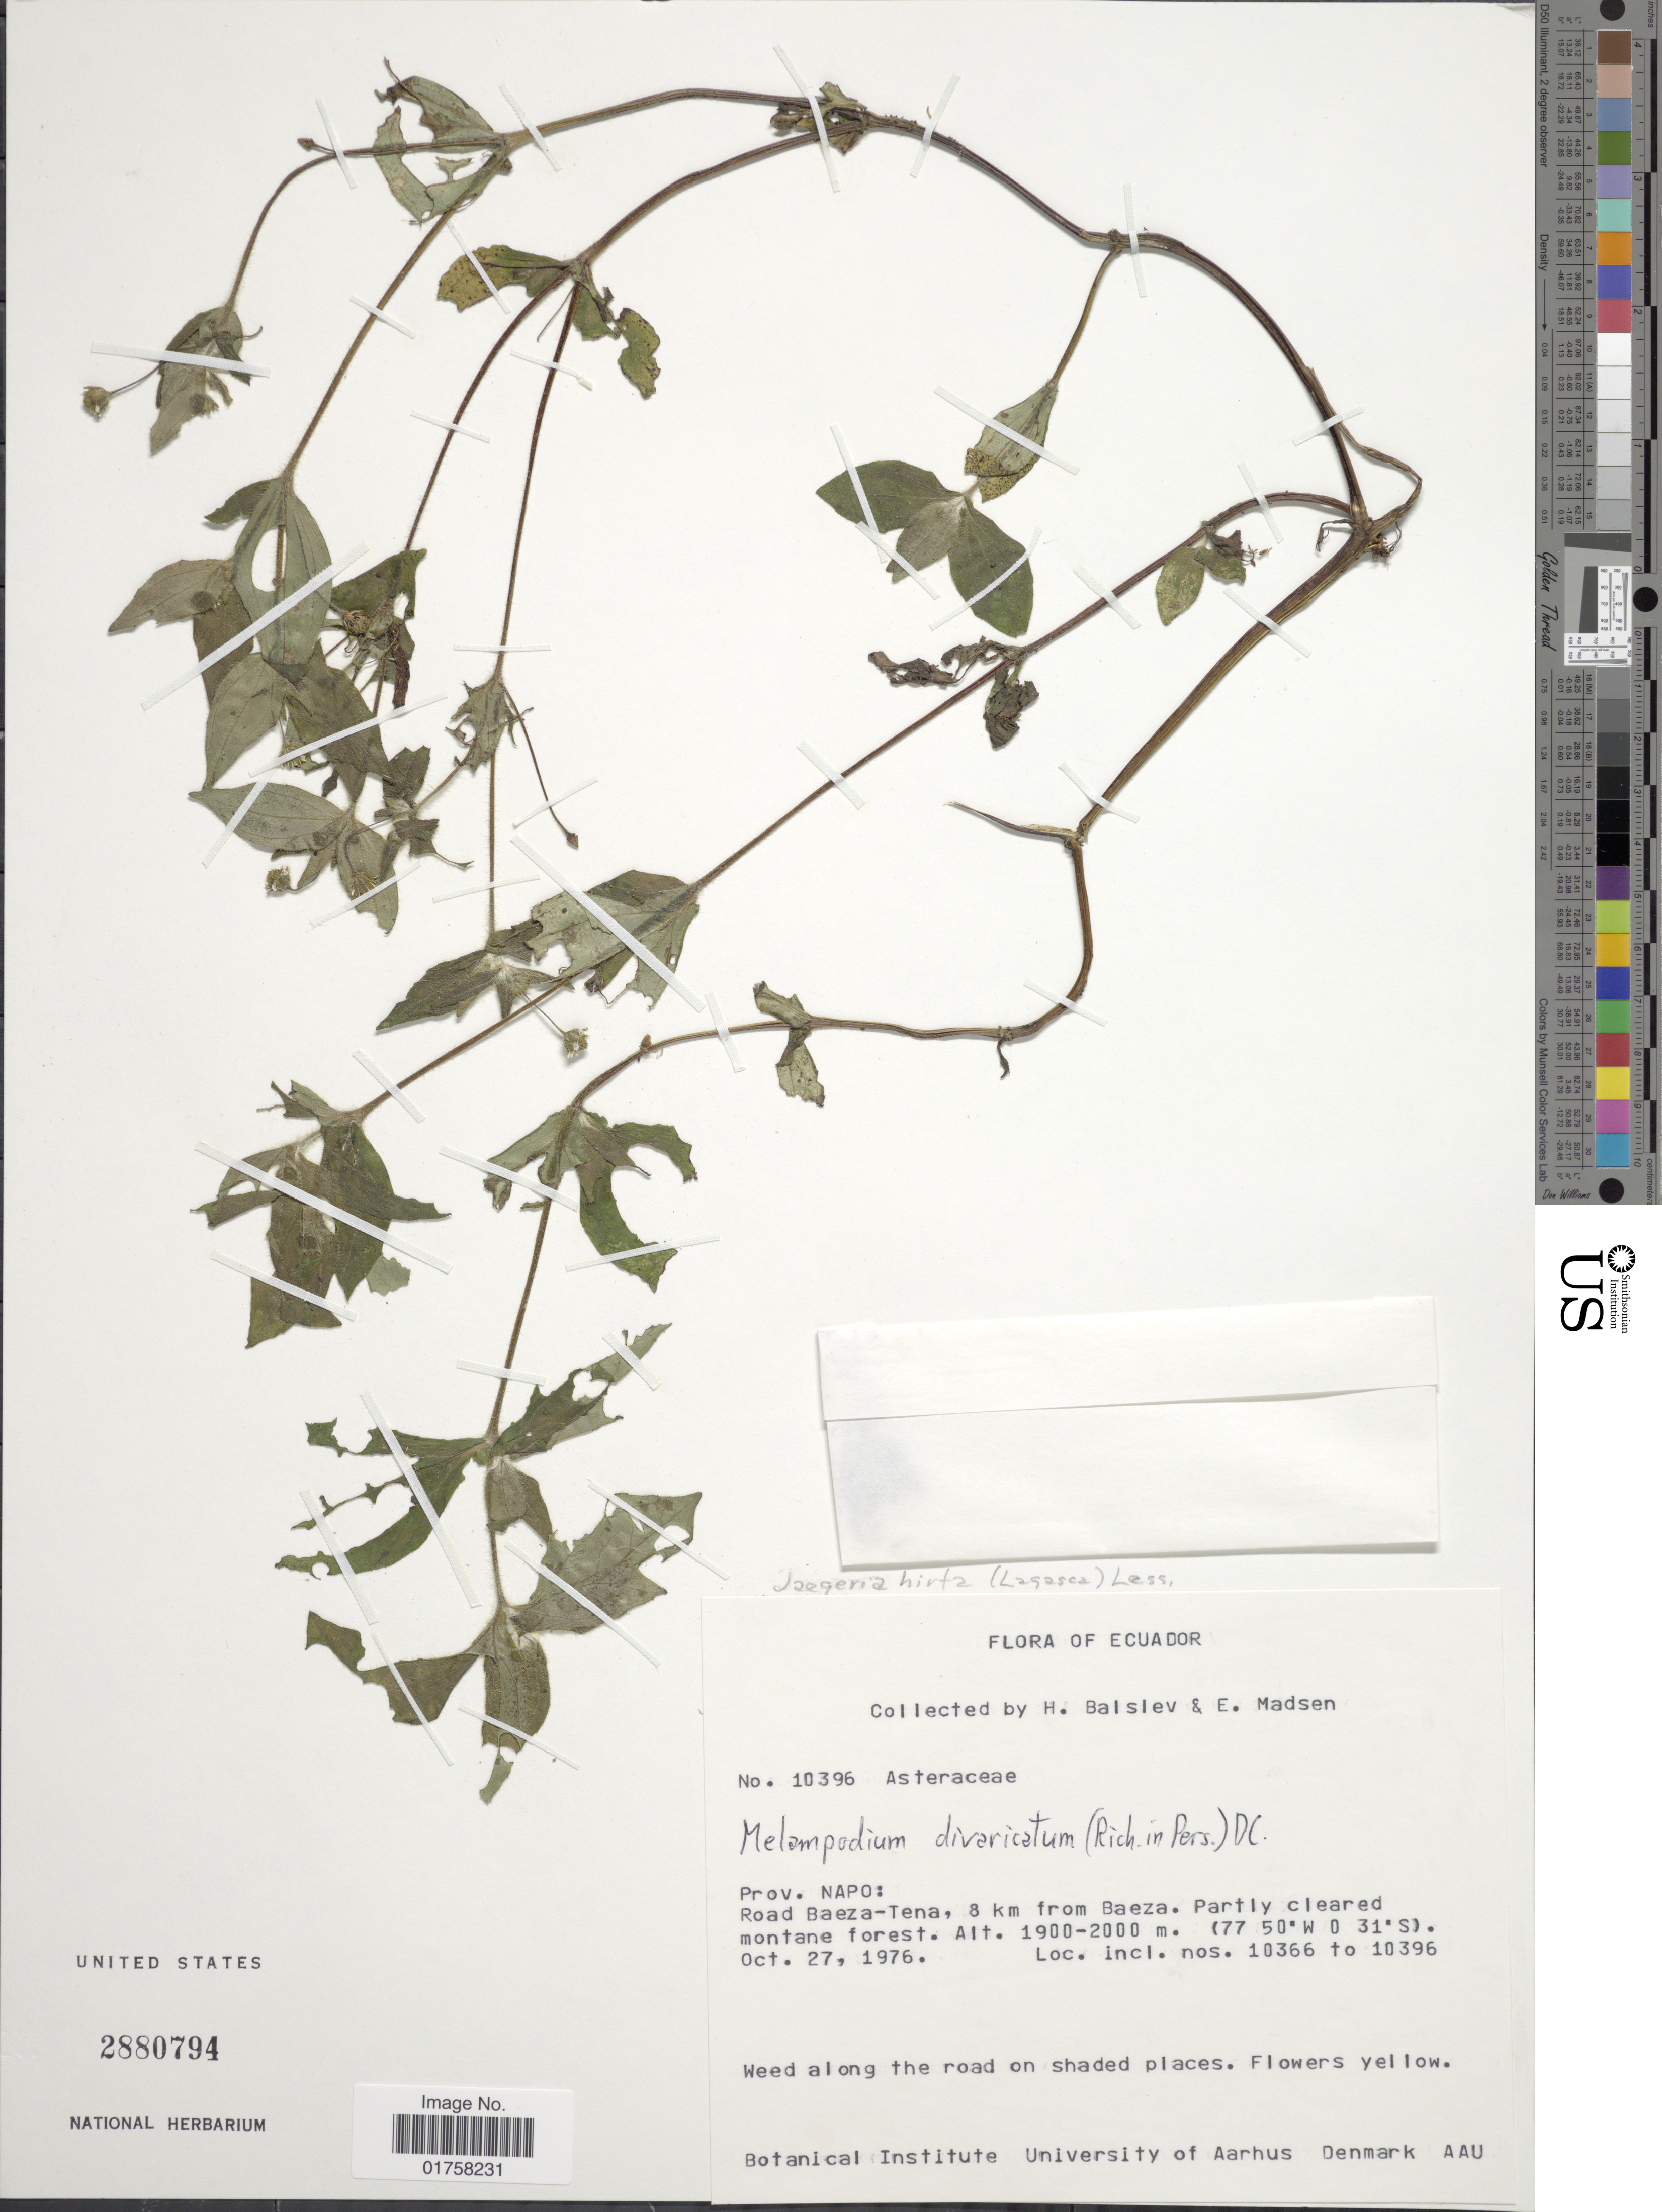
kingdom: Plantae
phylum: Tracheophyta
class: Magnoliopsida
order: Asterales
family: Asteraceae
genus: Jaegeria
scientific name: Jaegeria hirta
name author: (Lag.) Less.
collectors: H. Balslev & E. Madsen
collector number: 10396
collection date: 1976-10-27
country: Ecuador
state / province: Napo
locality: Road Baeza-Tena, 8 km from Baeza. Partly cleared montane forest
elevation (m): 1900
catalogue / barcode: US 2880794